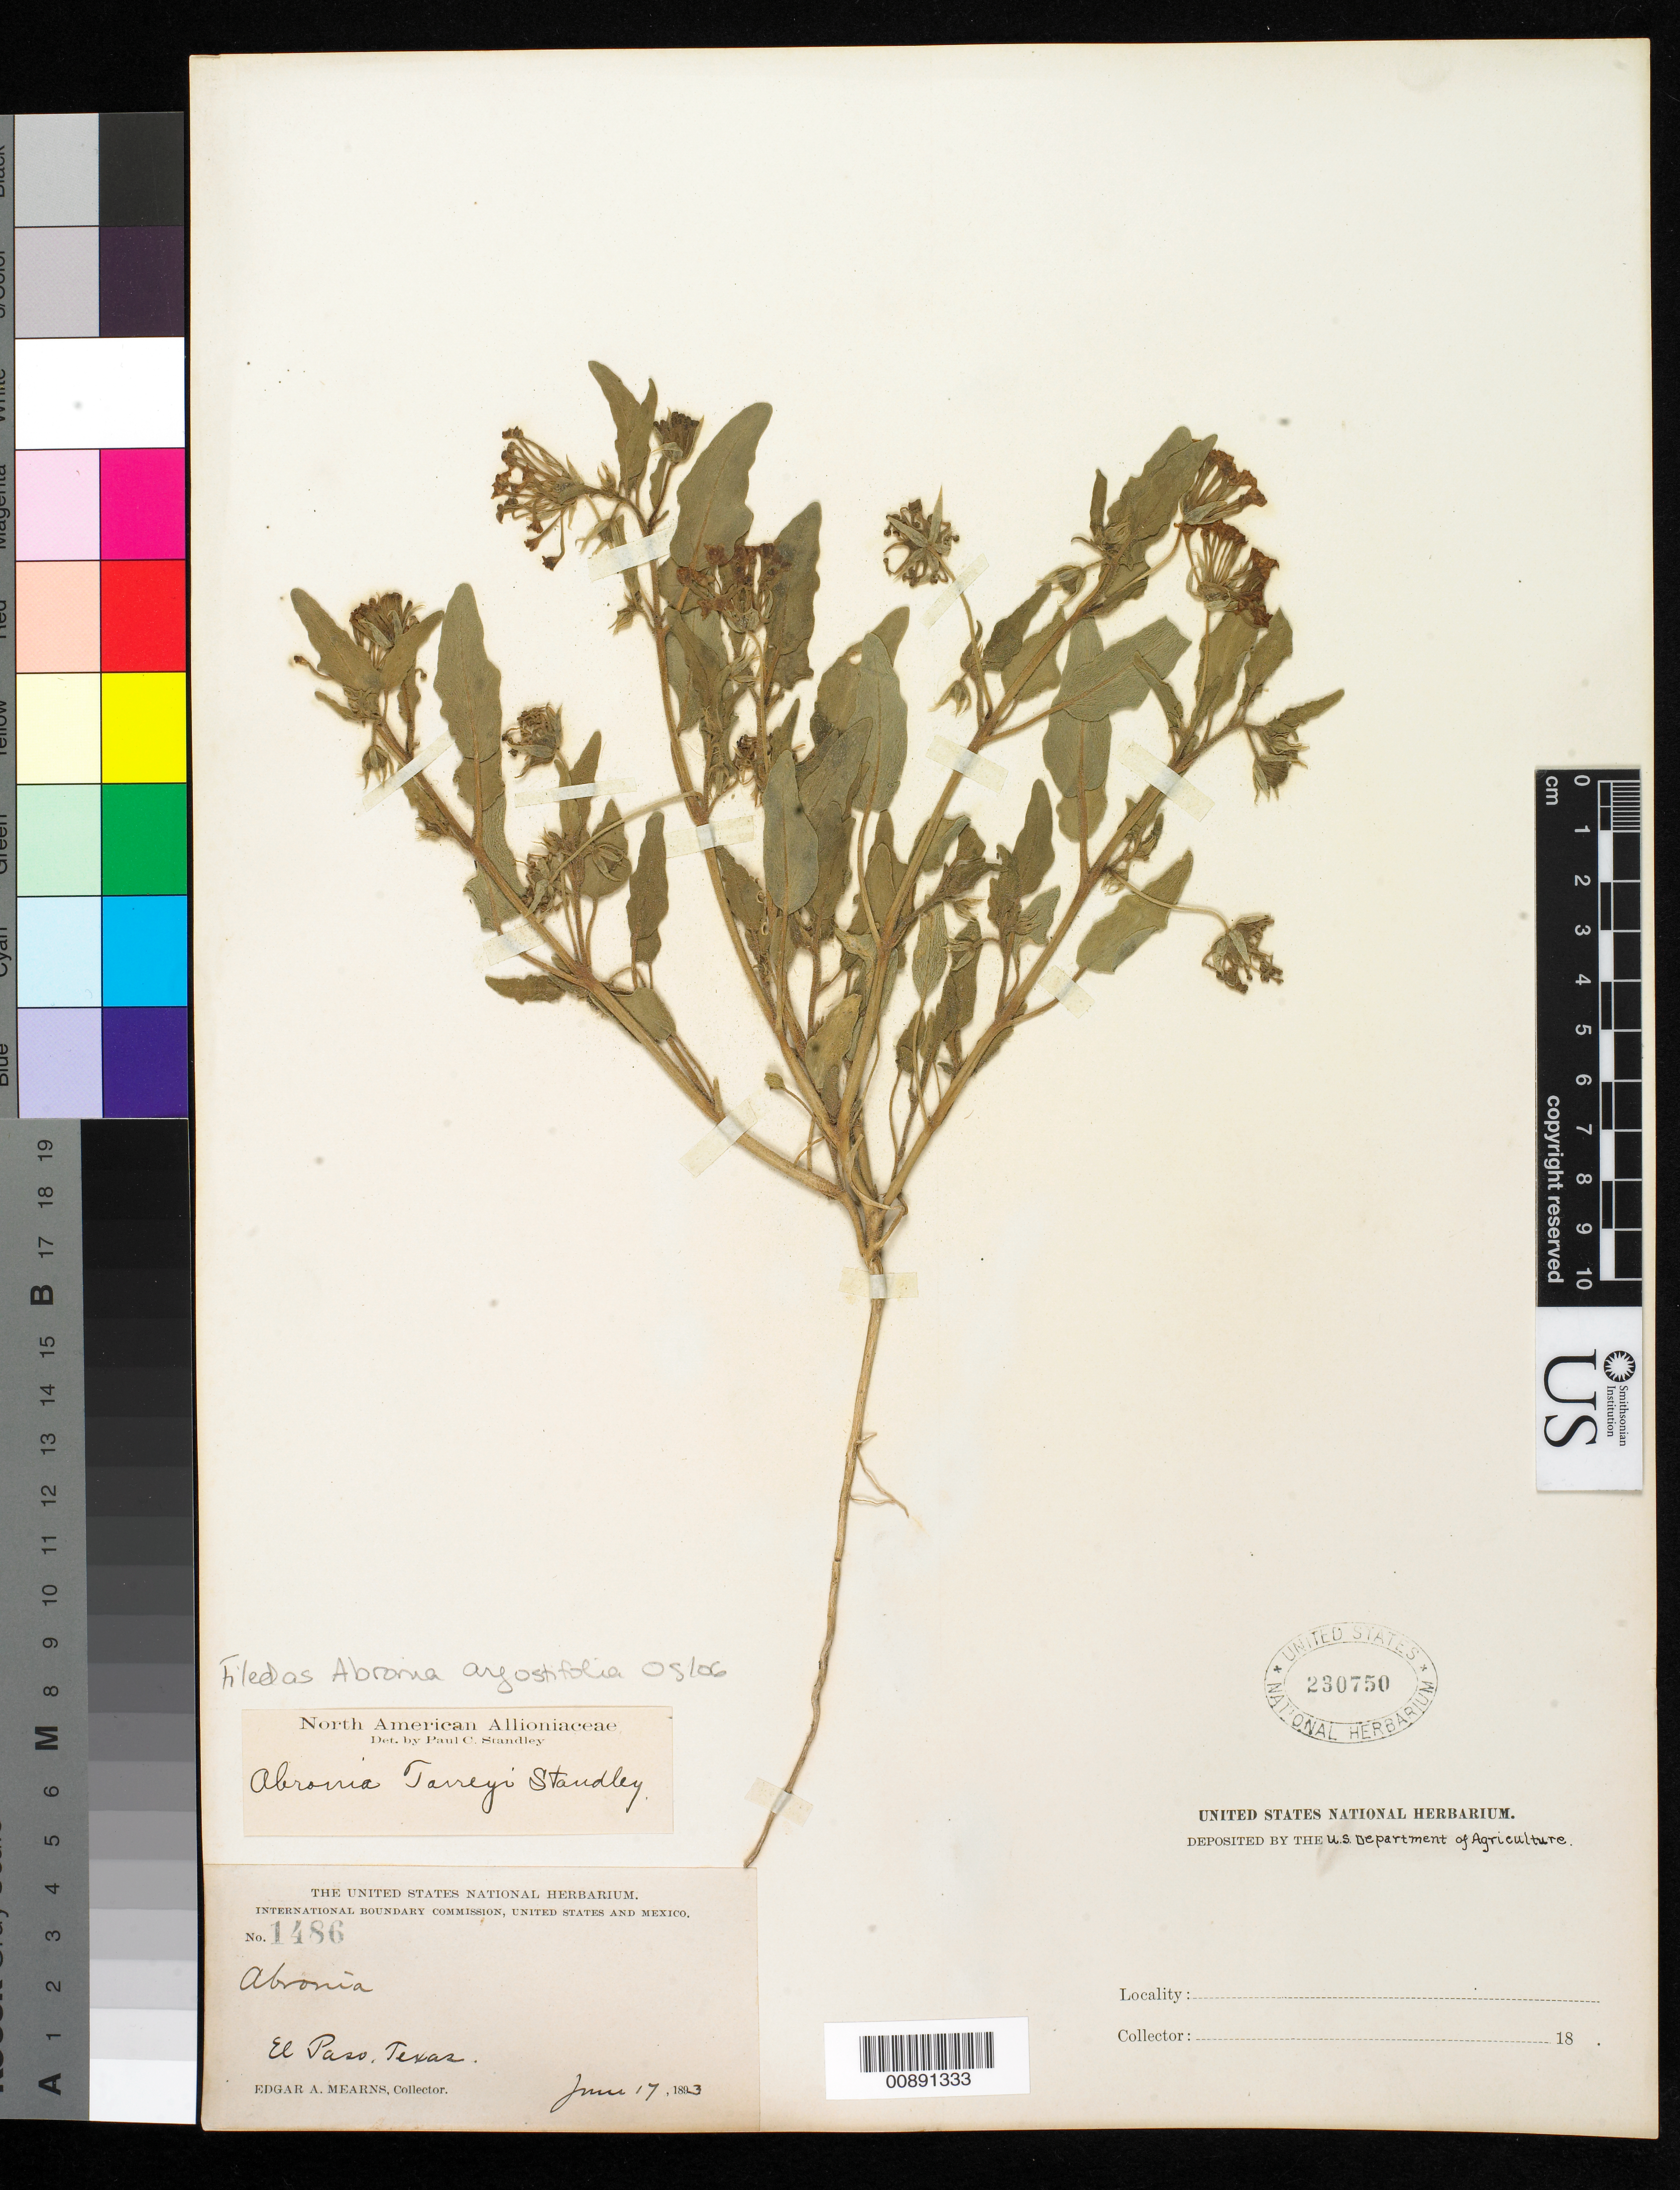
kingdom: Plantae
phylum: Tracheophyta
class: Magnoliopsida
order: Caryophyllales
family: Nyctaginaceae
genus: Abronia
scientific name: Abronia angustifolia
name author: Greene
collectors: E. A. Mearns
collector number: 1486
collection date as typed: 17 Jun 1893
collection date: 1893-06-17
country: United States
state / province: Texas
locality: El Paso, Texas.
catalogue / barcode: US 230750